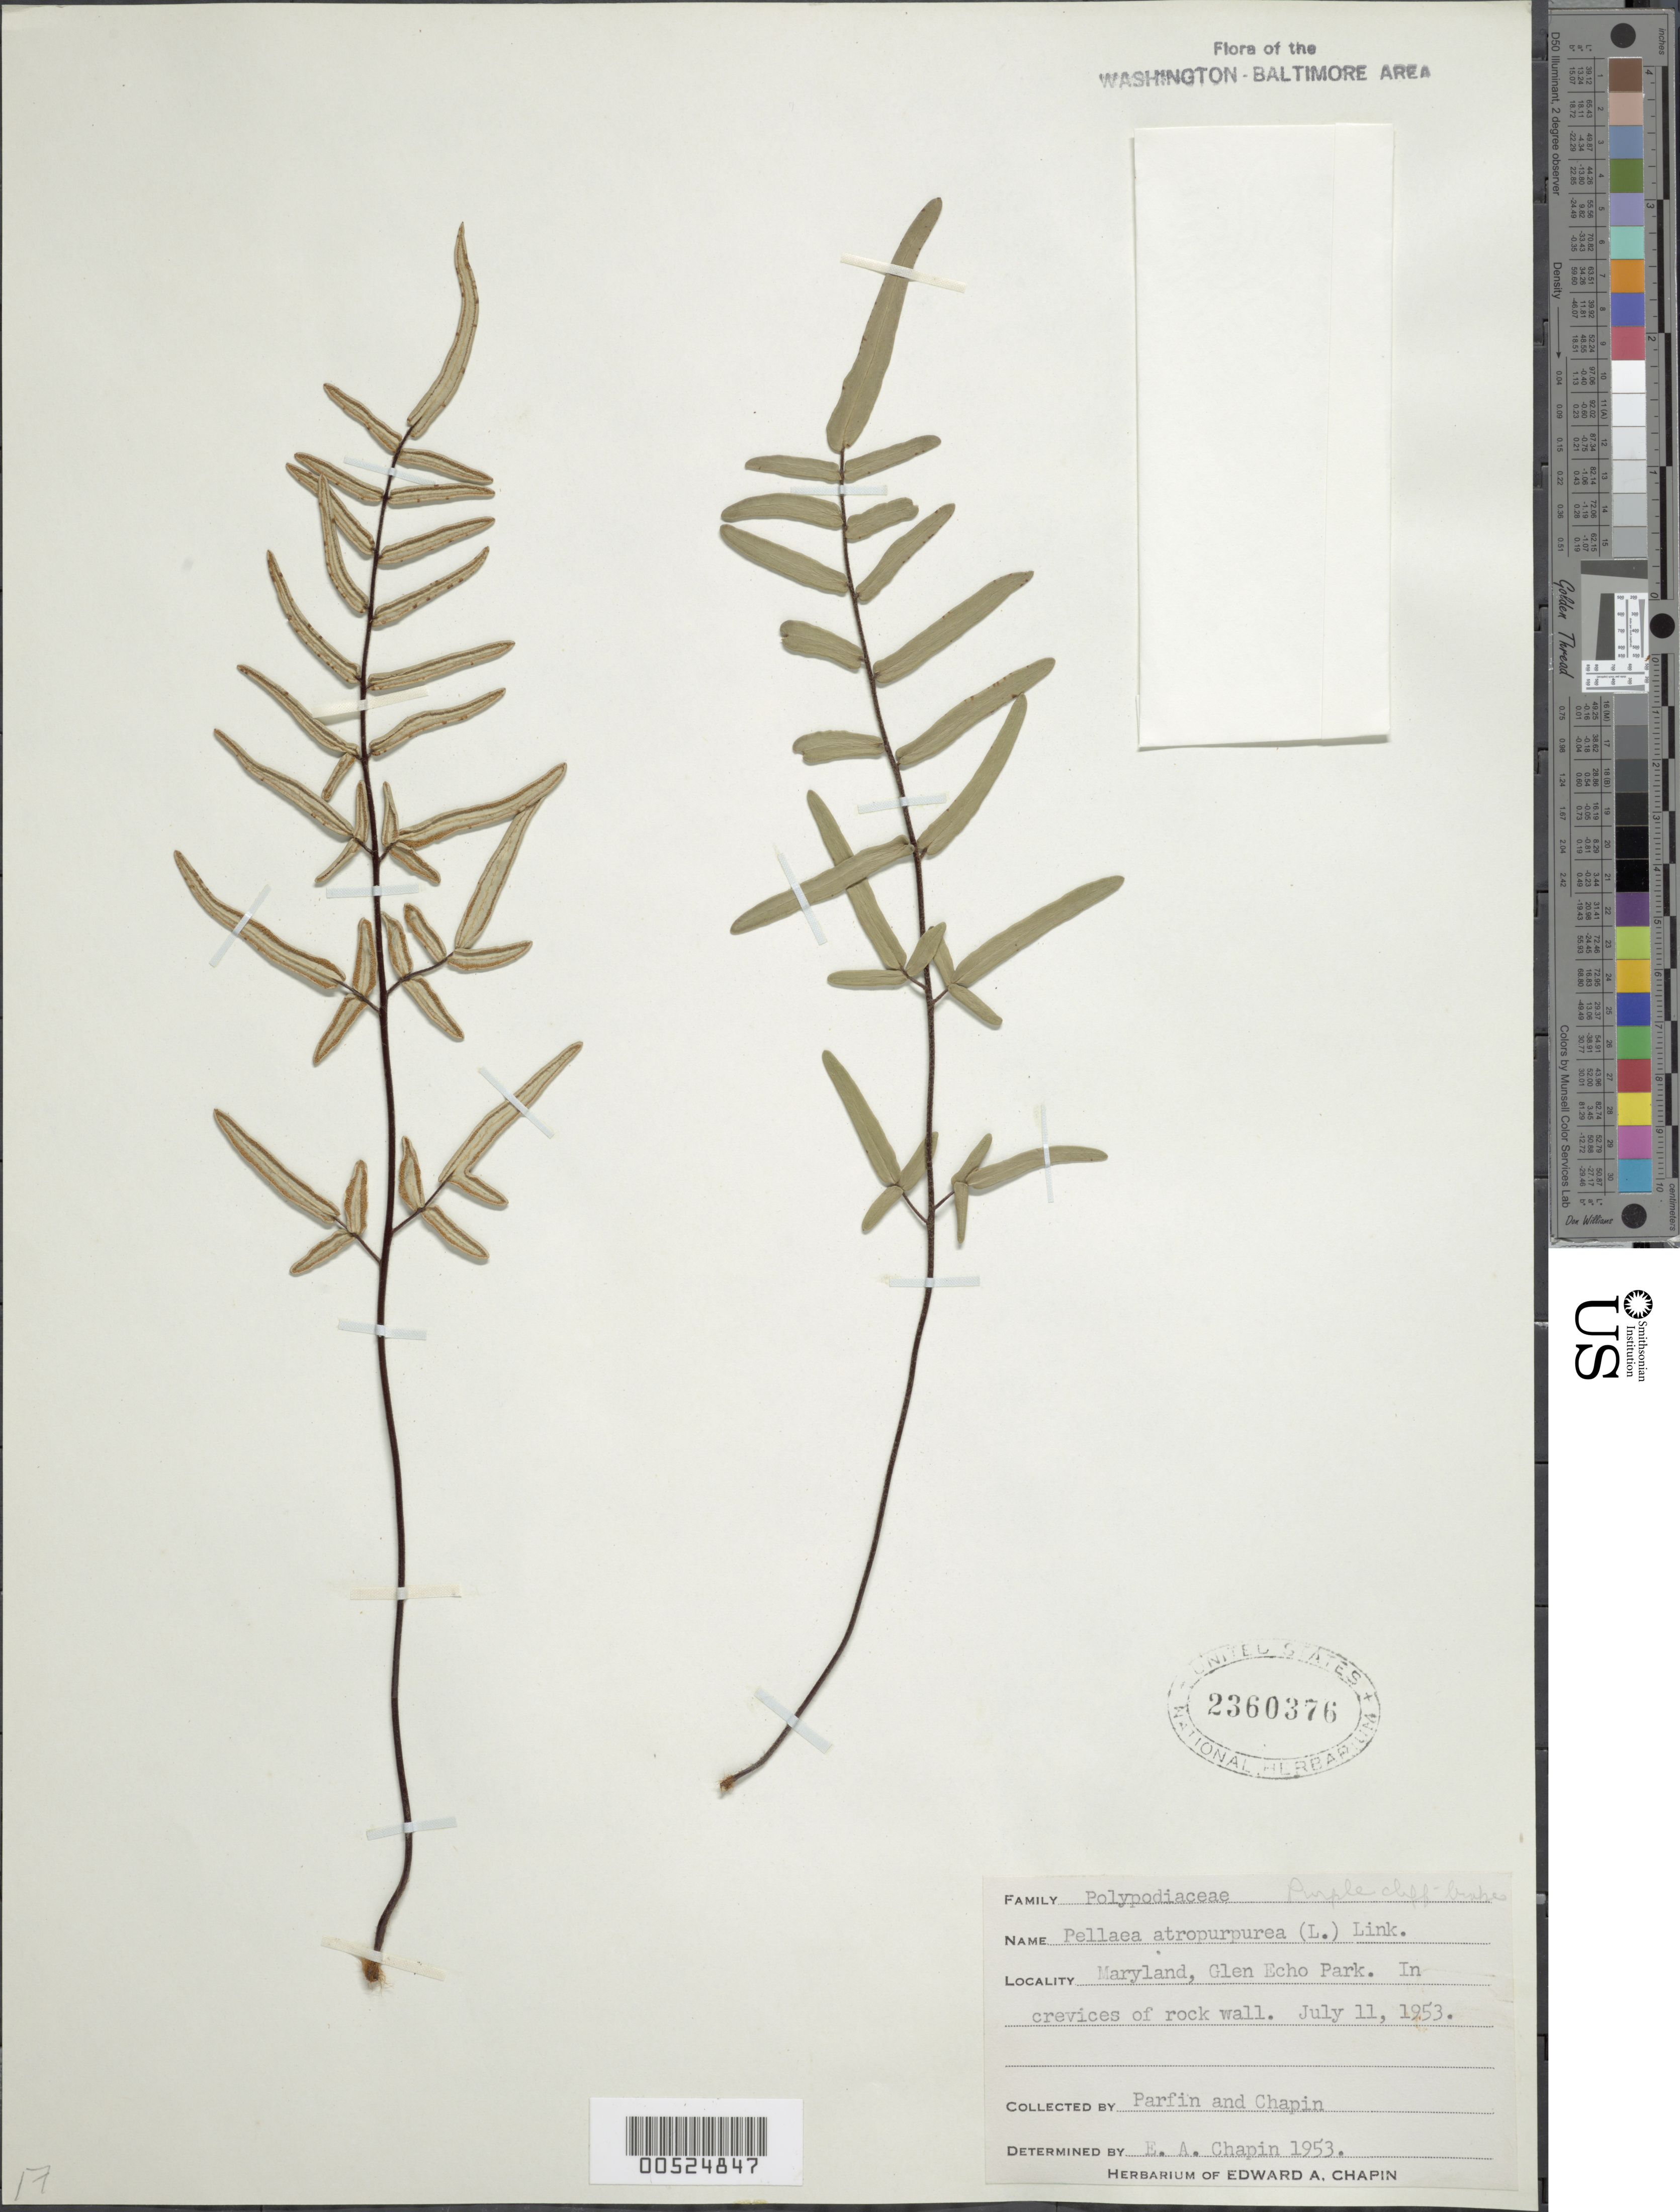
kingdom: Plantae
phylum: Tracheophyta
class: Polypodiopsida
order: Polypodiales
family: Pteridaceae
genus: Pellaea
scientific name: Pellaea atropurpurea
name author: (L.) Link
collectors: E. Chapin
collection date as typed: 11 Jul 1953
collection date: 1953-07-11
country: United States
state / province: Maryland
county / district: Montgomery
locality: Glen Echo Park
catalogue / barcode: US 2360376